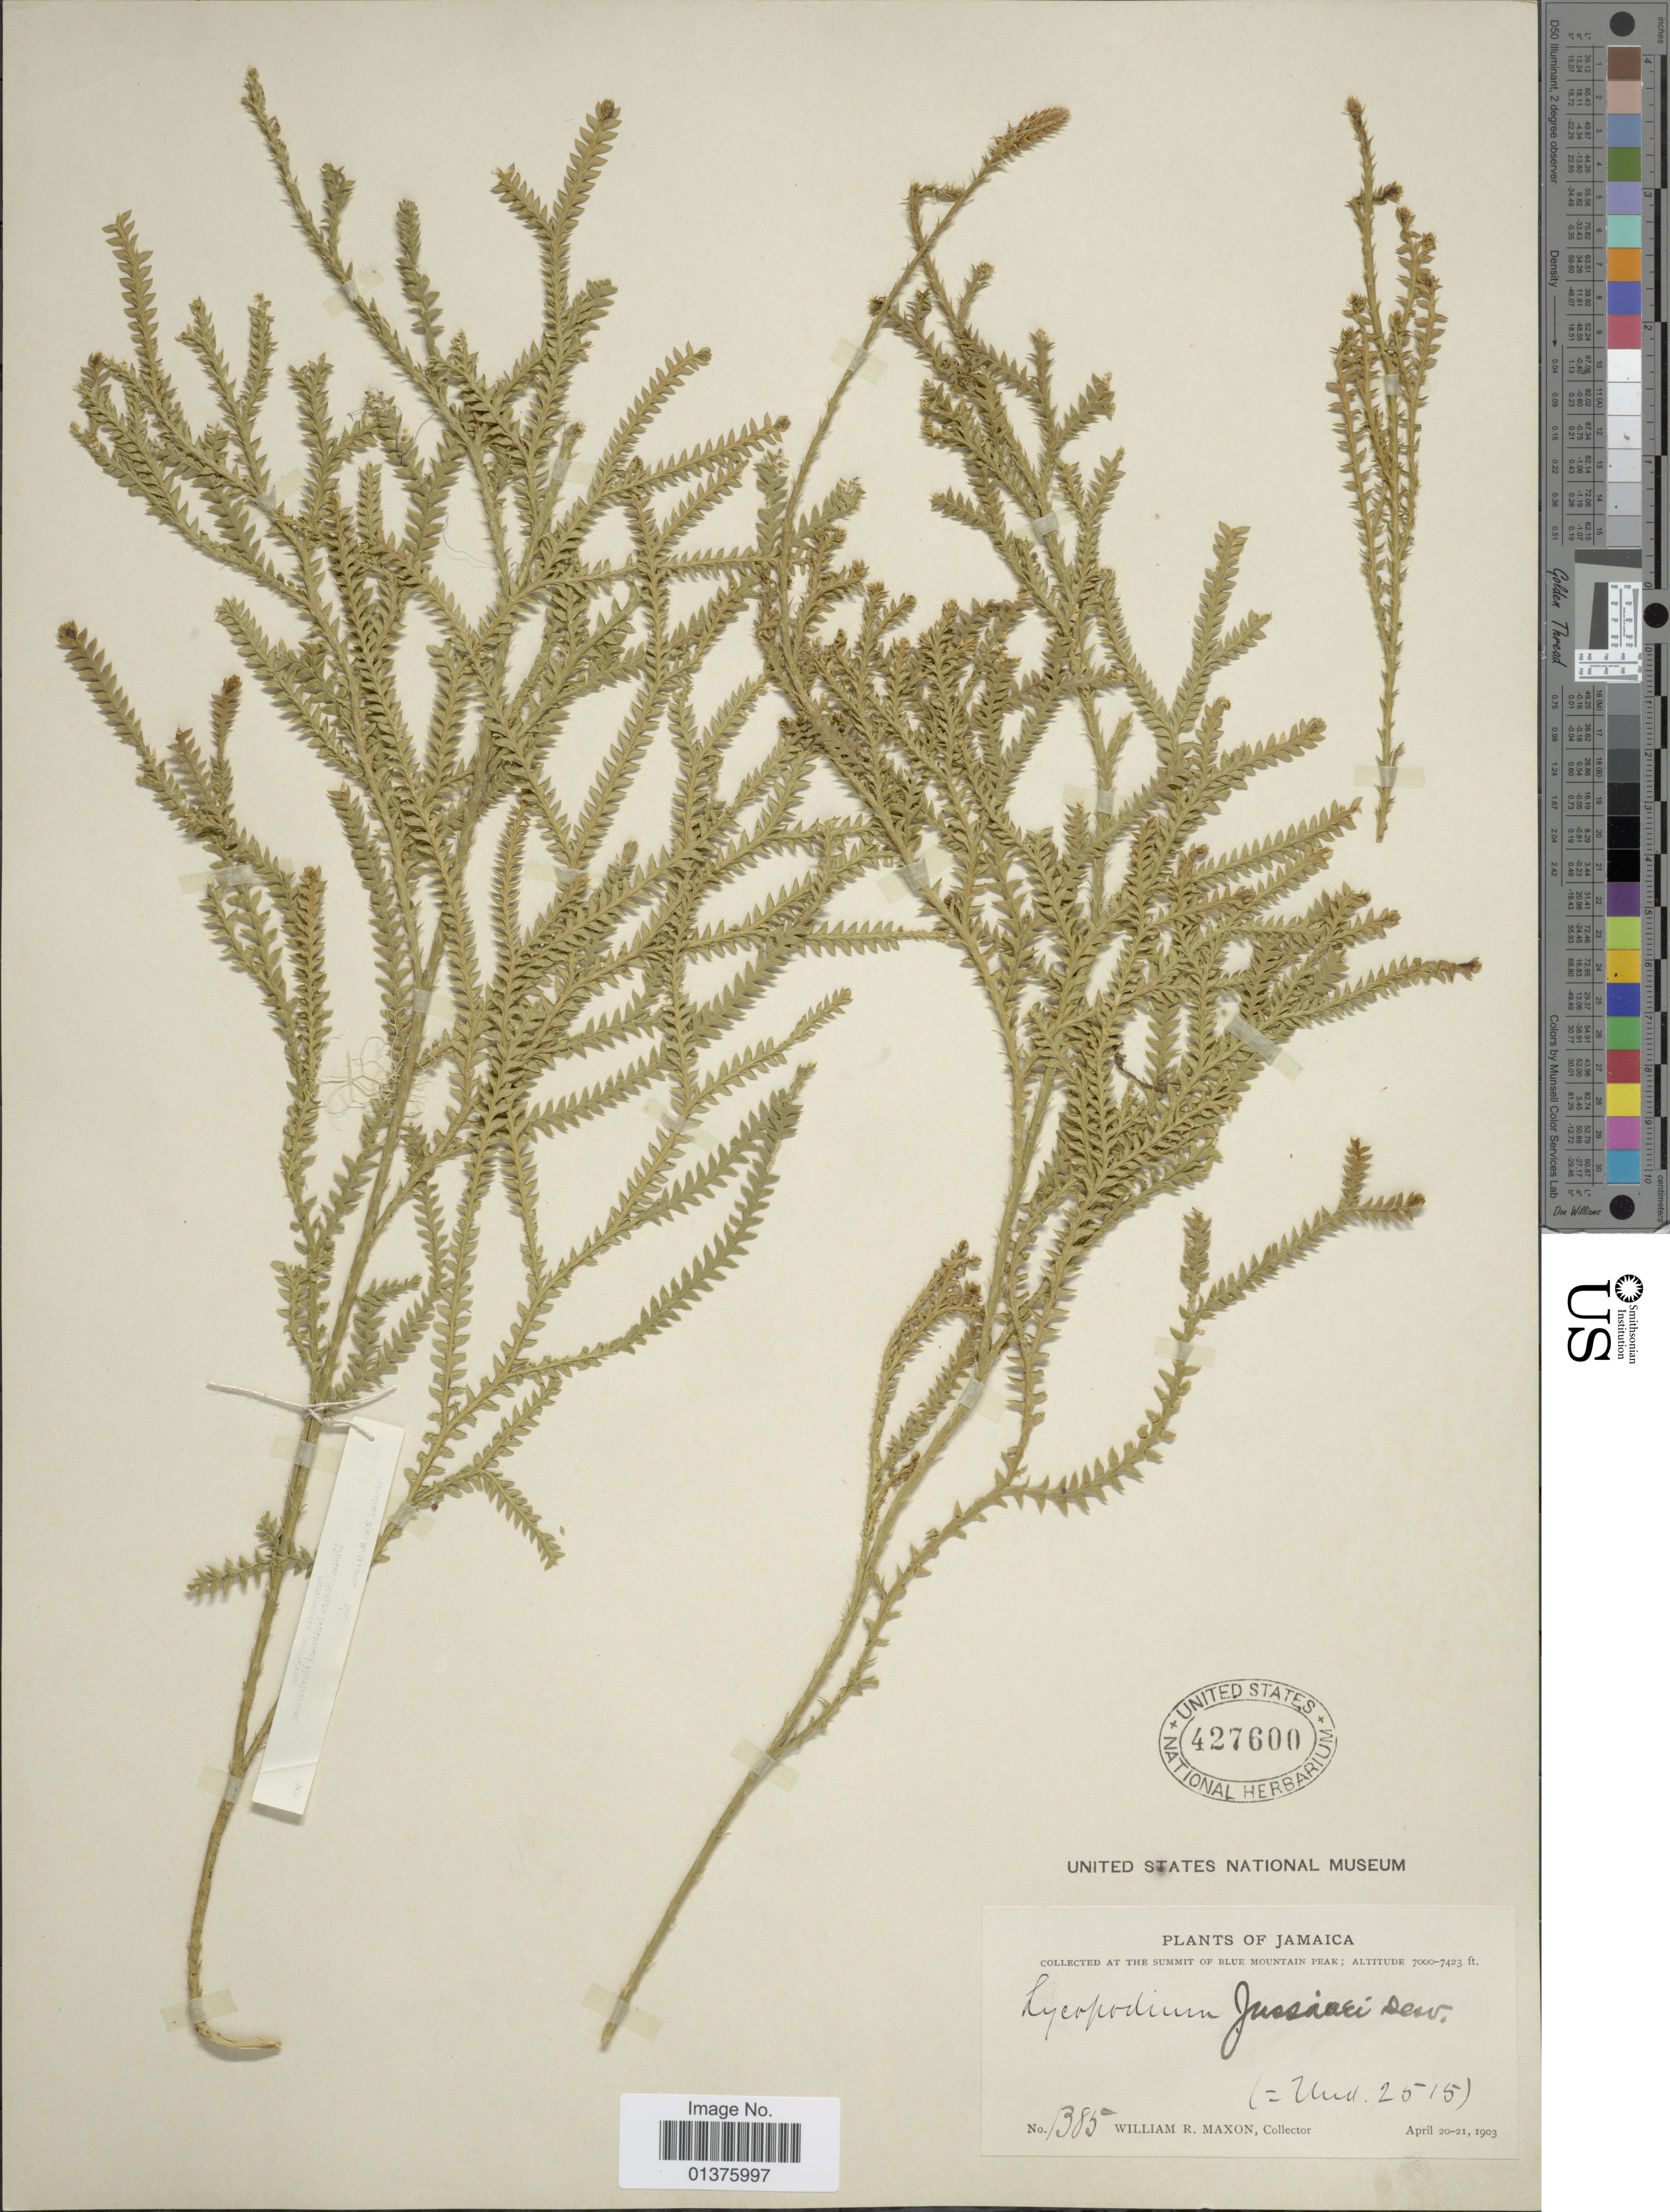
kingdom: Plantae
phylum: Tracheophyta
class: Lycopodiopsida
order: Lycopodiales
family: Lycopodiaceae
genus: Diphasium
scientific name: Diphasium jussiaei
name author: (Desv.) C. Presl ex Rothm.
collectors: W. R. Maxon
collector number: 1385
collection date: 1903-04-20/1903-04-21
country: Jamaica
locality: Summit of Blue Mountain Peak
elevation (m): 2134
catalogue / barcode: US 427600